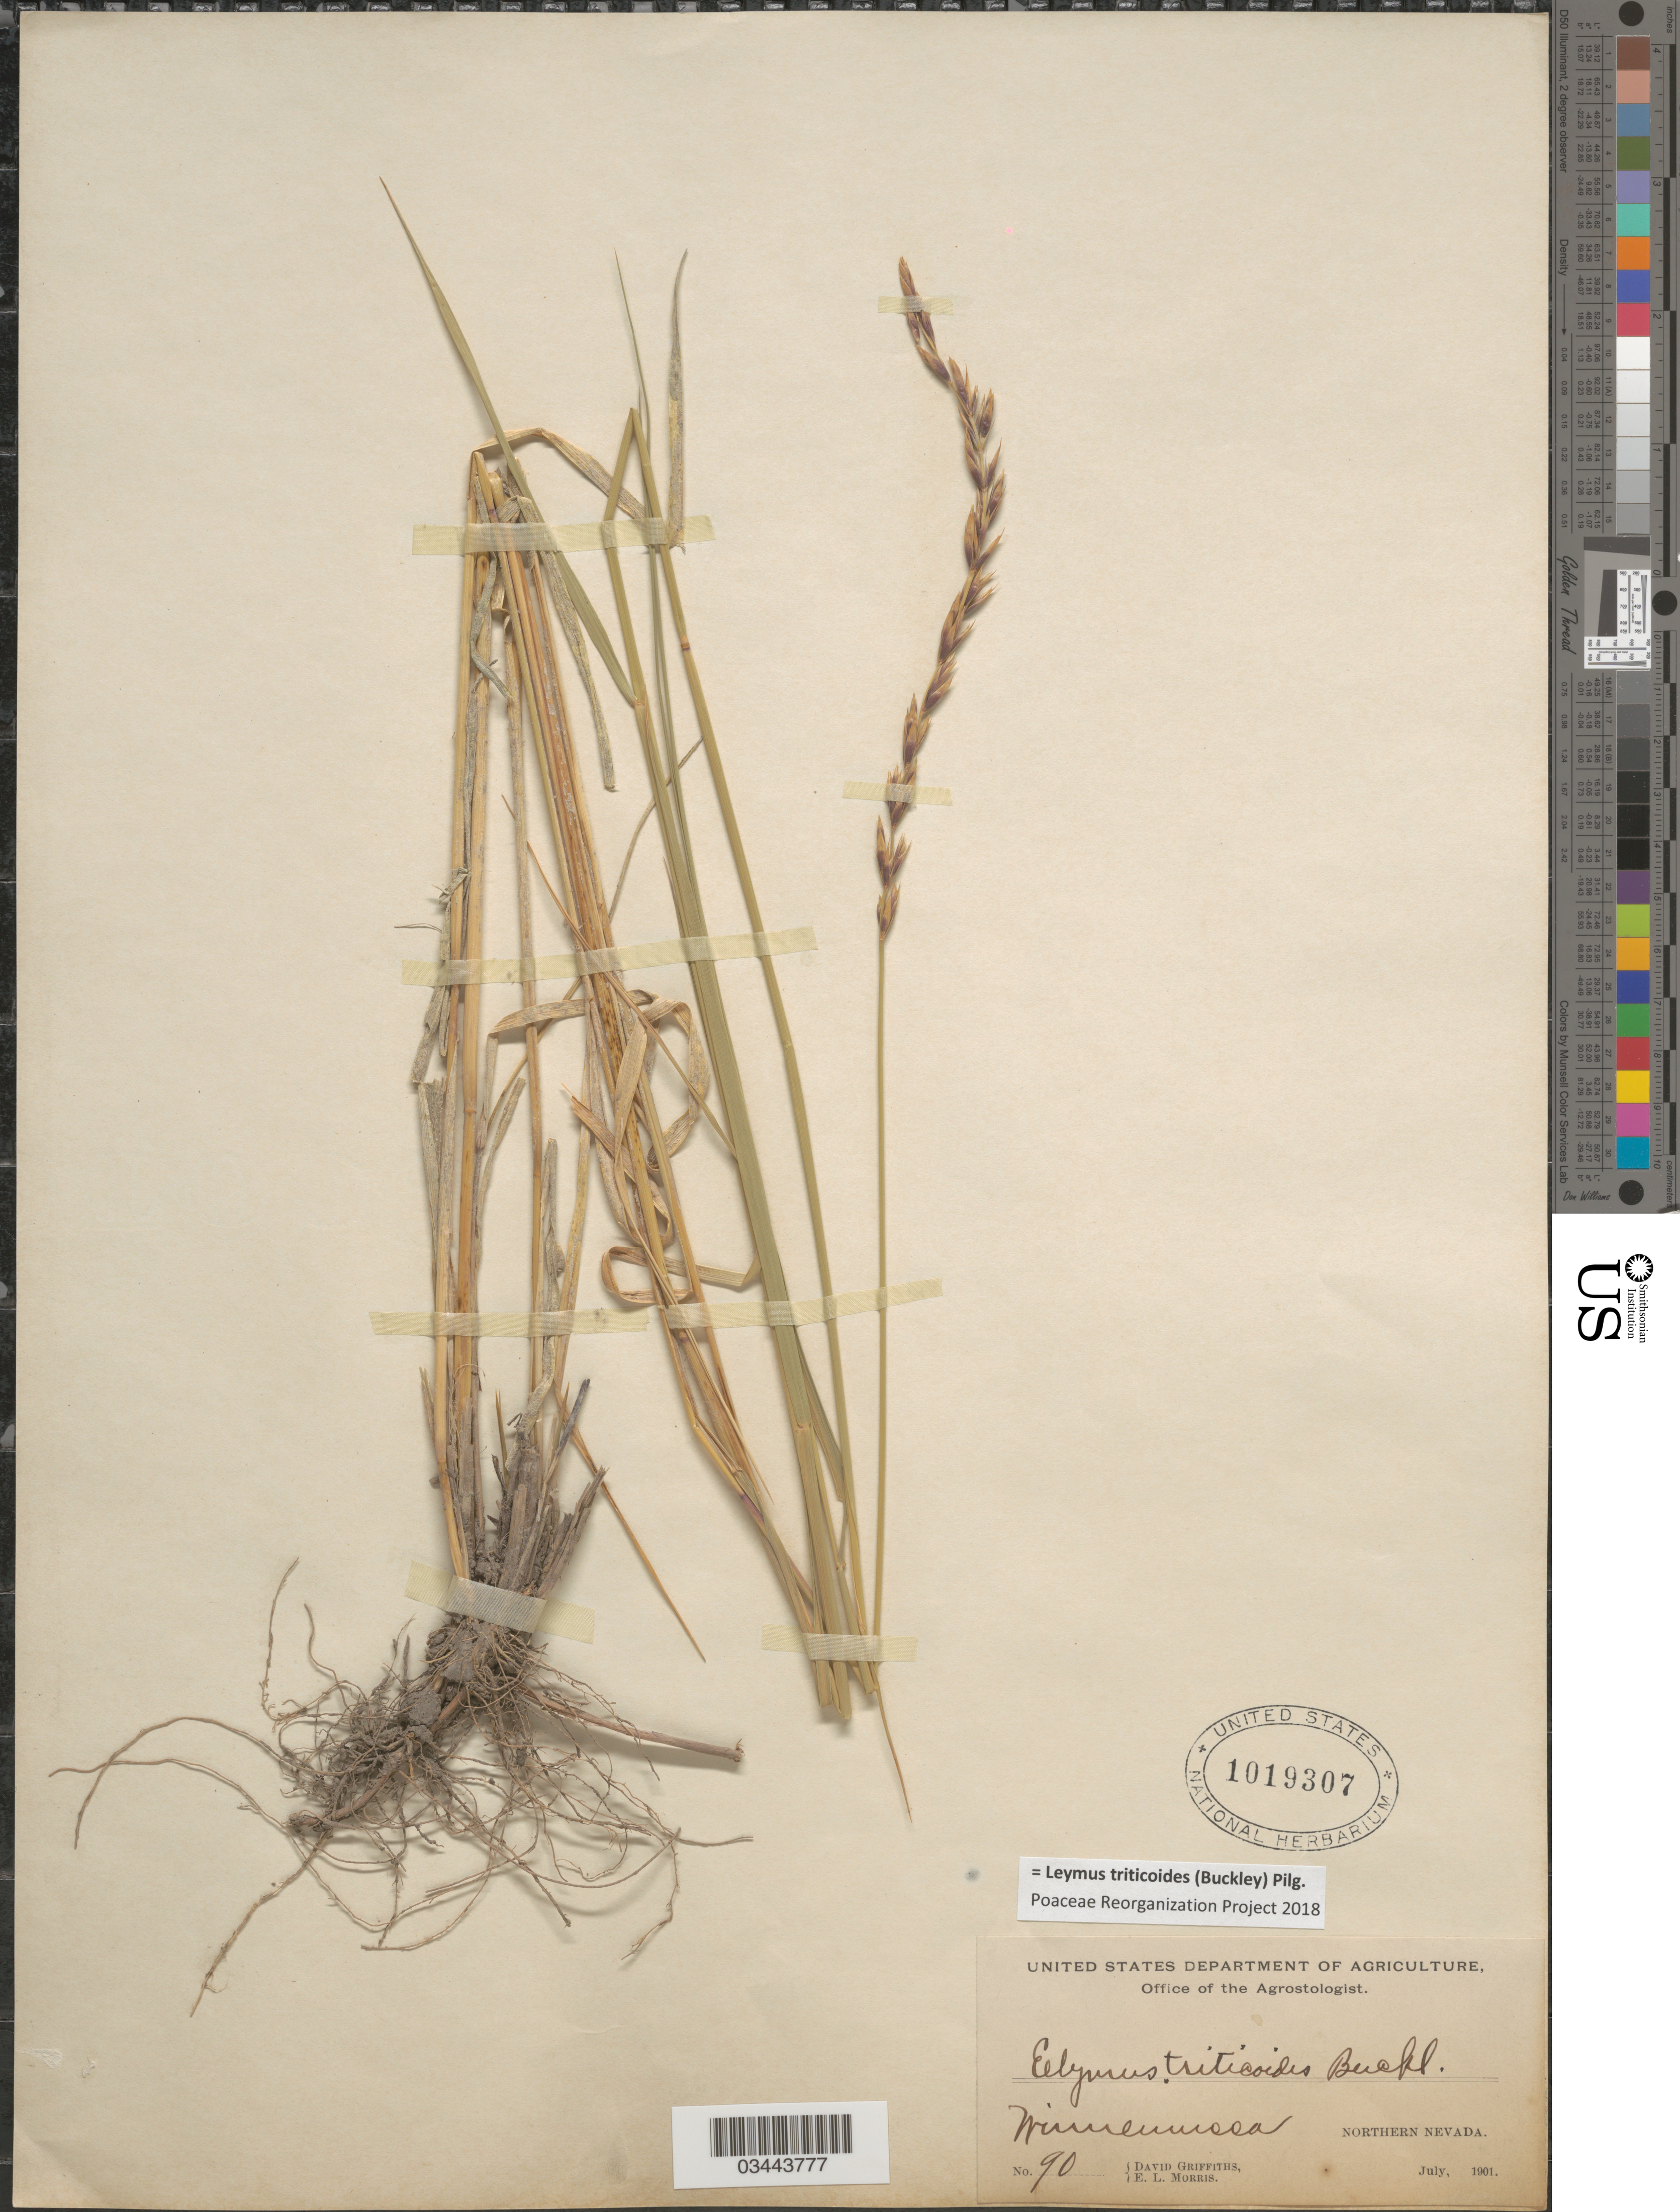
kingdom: Plantae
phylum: Tracheophyta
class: Liliopsida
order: Poales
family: Poaceae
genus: Leymus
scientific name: Leymus triticoides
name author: (Buckley) Pilg.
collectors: D. Griffiths & E. Morris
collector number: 90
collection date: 1901-07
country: United States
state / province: Nevada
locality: Winnemucca. Northern Nevada.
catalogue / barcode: US 1019307